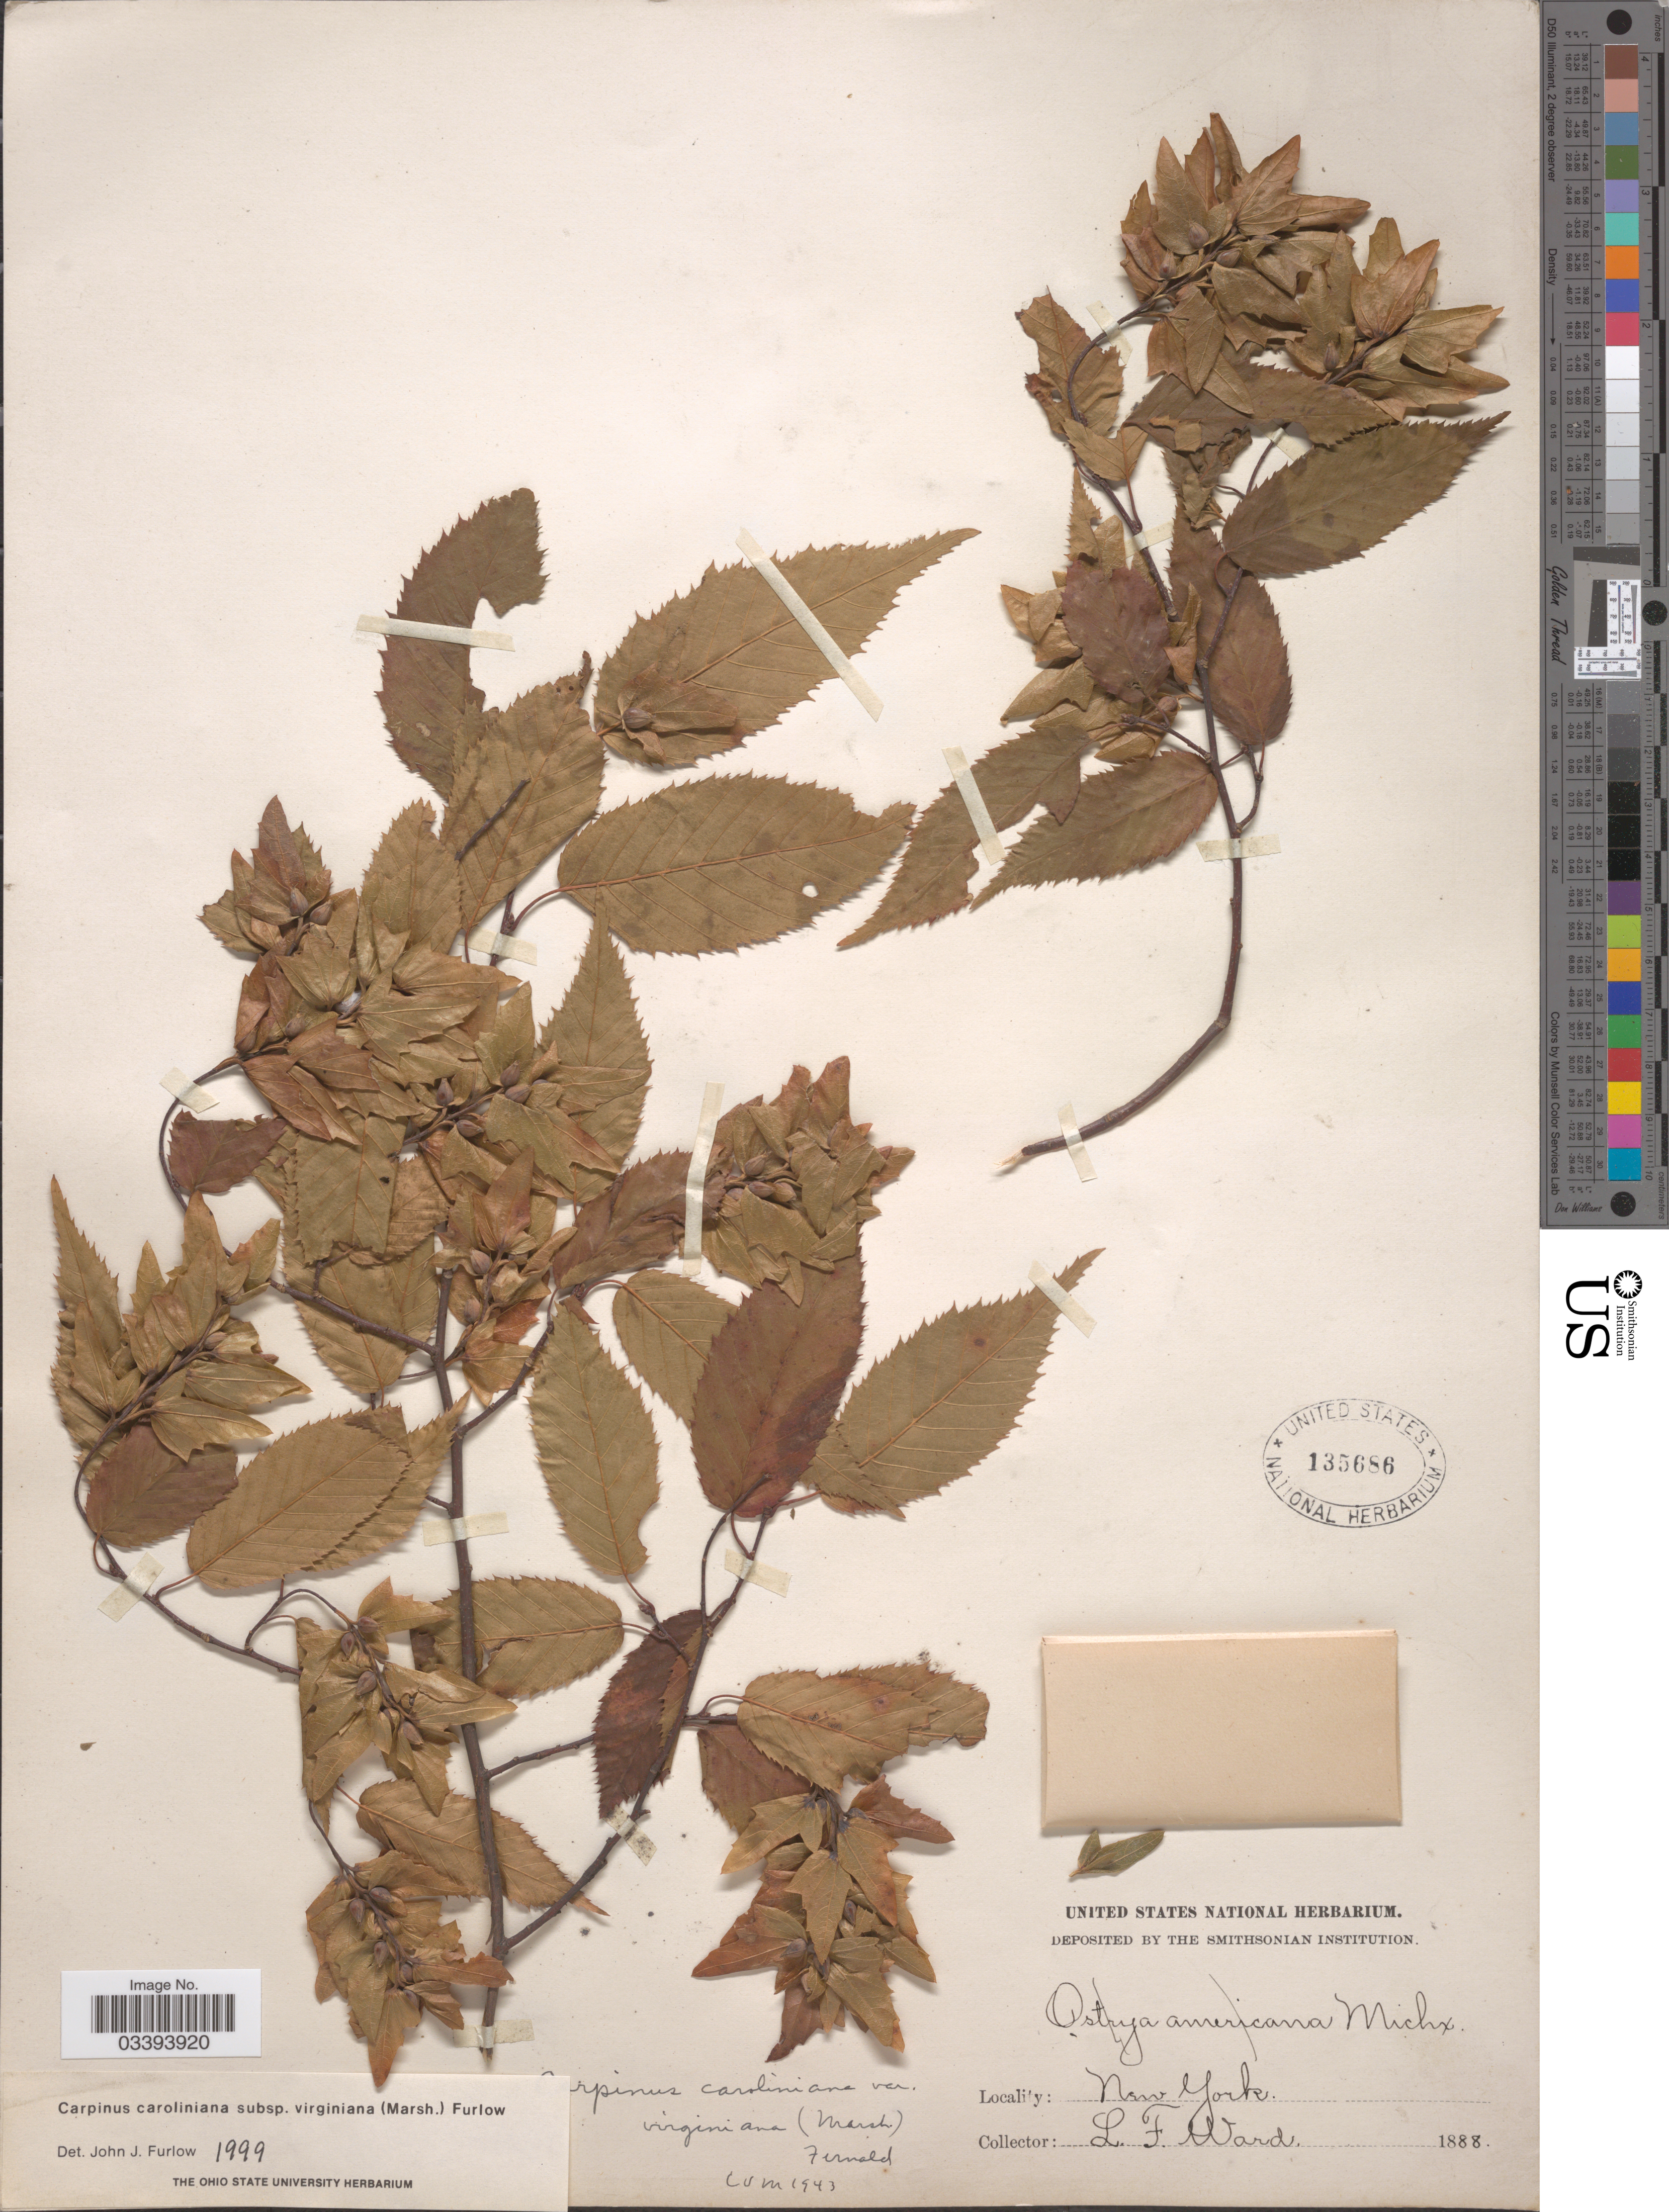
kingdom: Plantae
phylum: Tracheophyta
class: Magnoliopsida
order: Fagales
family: Betulaceae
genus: Carpinus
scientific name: Carpinus caroliniana subsp. virginiana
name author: (Marshall) Furlow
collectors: L. Ward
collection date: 1888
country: United States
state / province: New York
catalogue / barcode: US 135686